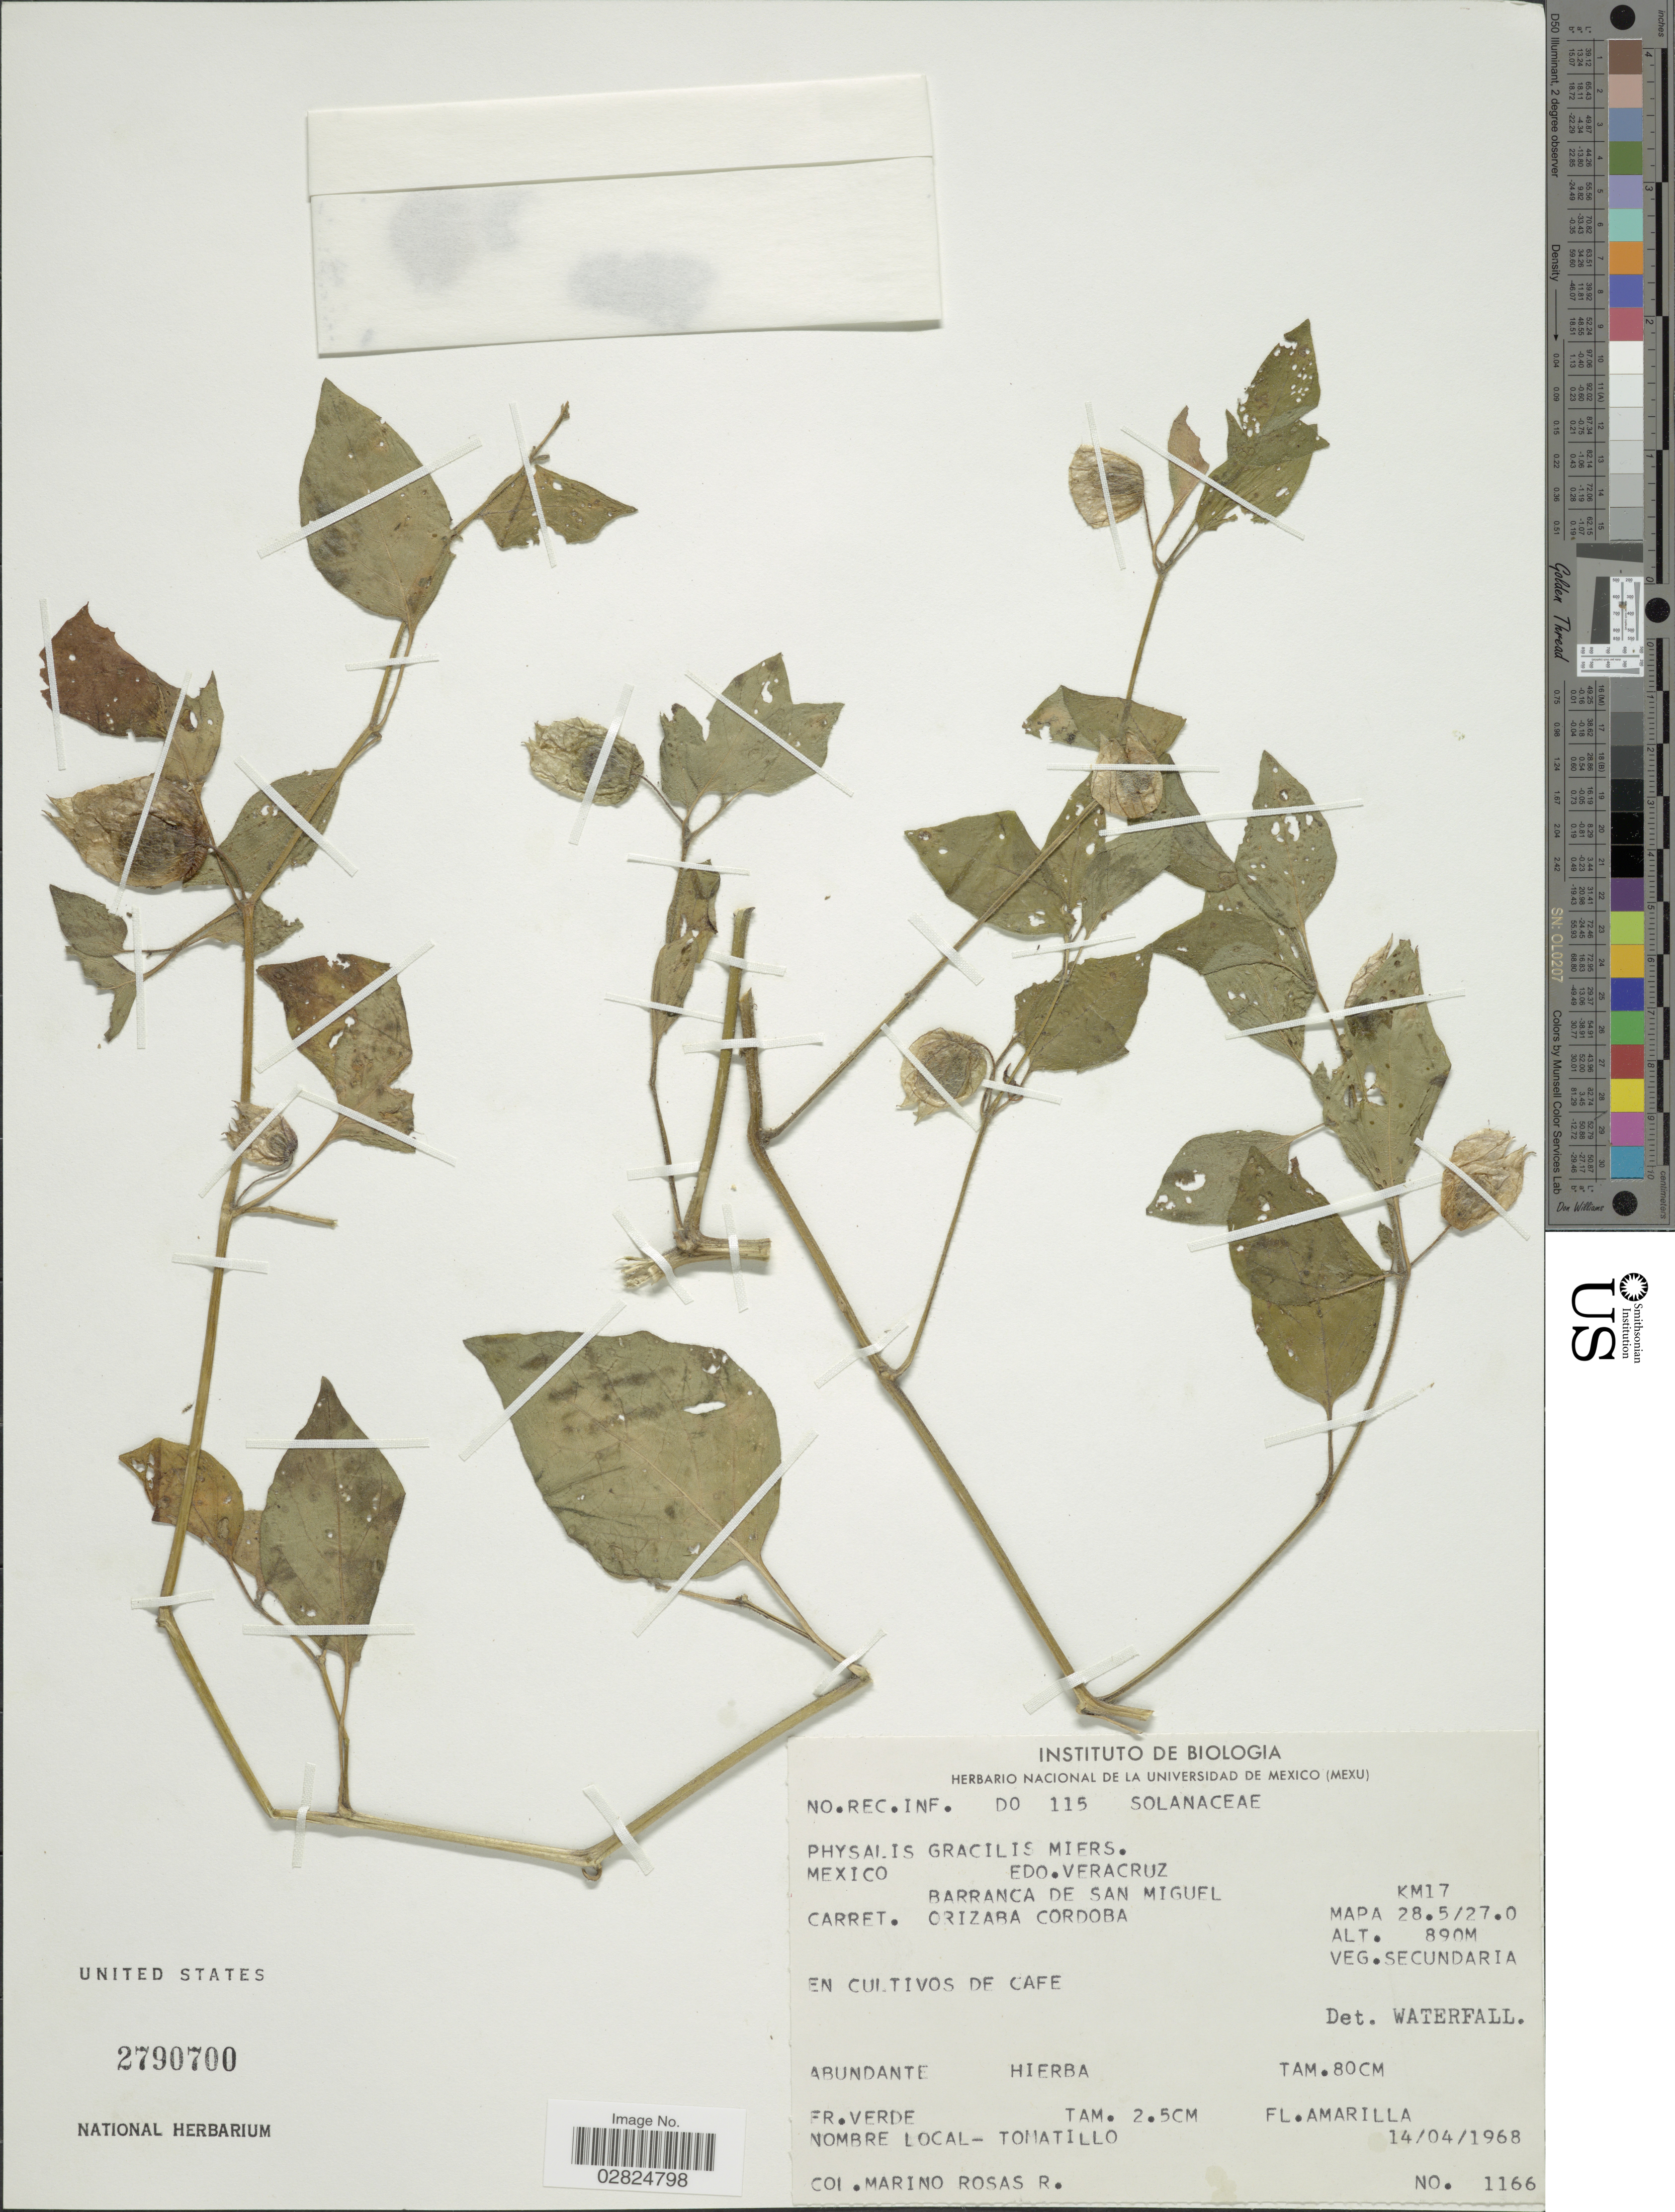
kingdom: Plantae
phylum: Tracheophyta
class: Magnoliopsida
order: Solanales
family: Solanaceae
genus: Physalis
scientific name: Physalis gracilis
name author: Miers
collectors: M. Rosas R.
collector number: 1166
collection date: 1968-04-14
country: Mexico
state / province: Veracruz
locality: Veracruz. Barranca de San Miguel km 17 carret. Orizaba Cordoba. Mapa 28.5/27.0.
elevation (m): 890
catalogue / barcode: US 2790700